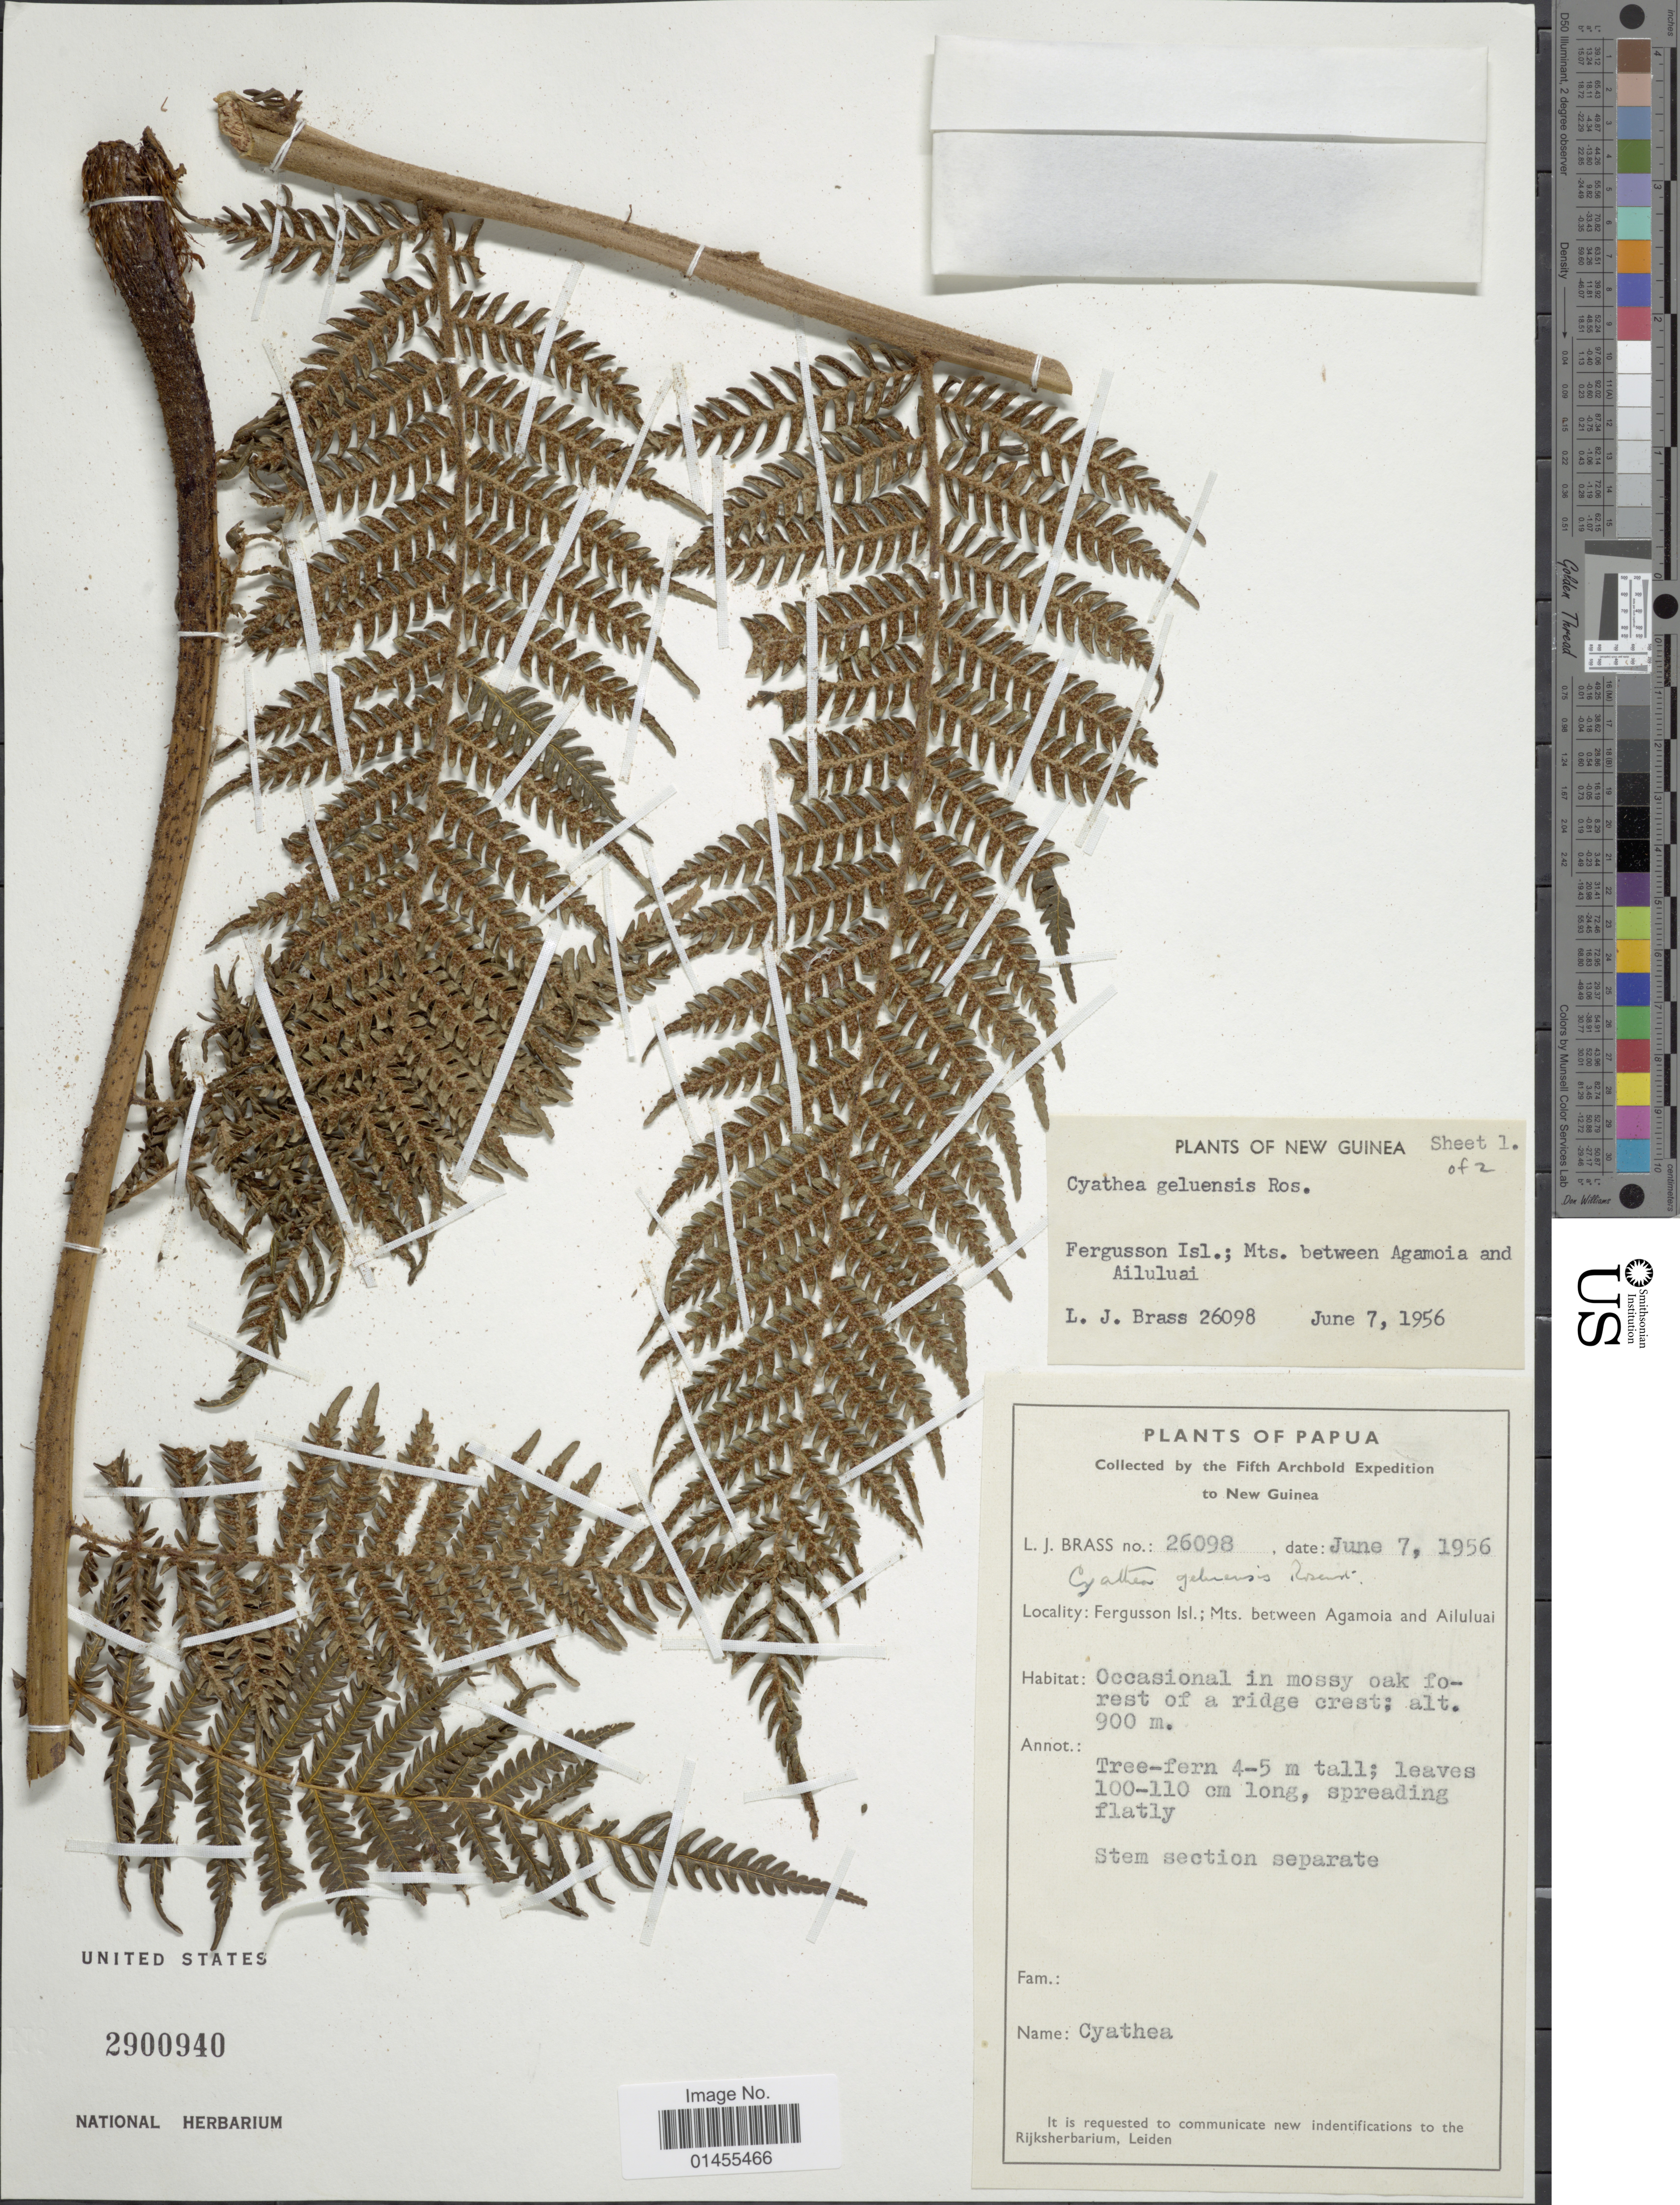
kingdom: Plantae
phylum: Tracheophyta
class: Polypodiopsida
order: Cyatheales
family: Cyatheaceae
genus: Alsophila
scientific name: Alsophila geluensis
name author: (Rosenst.) R.M. Tryon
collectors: L. J. Brass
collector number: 26098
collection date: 1956-06-07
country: Papua New Guinea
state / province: Milne Bay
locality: New Guinea, Fergusson Isl, ; Mts. between Agamoia and Ailuluai.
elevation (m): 900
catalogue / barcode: US 2900940